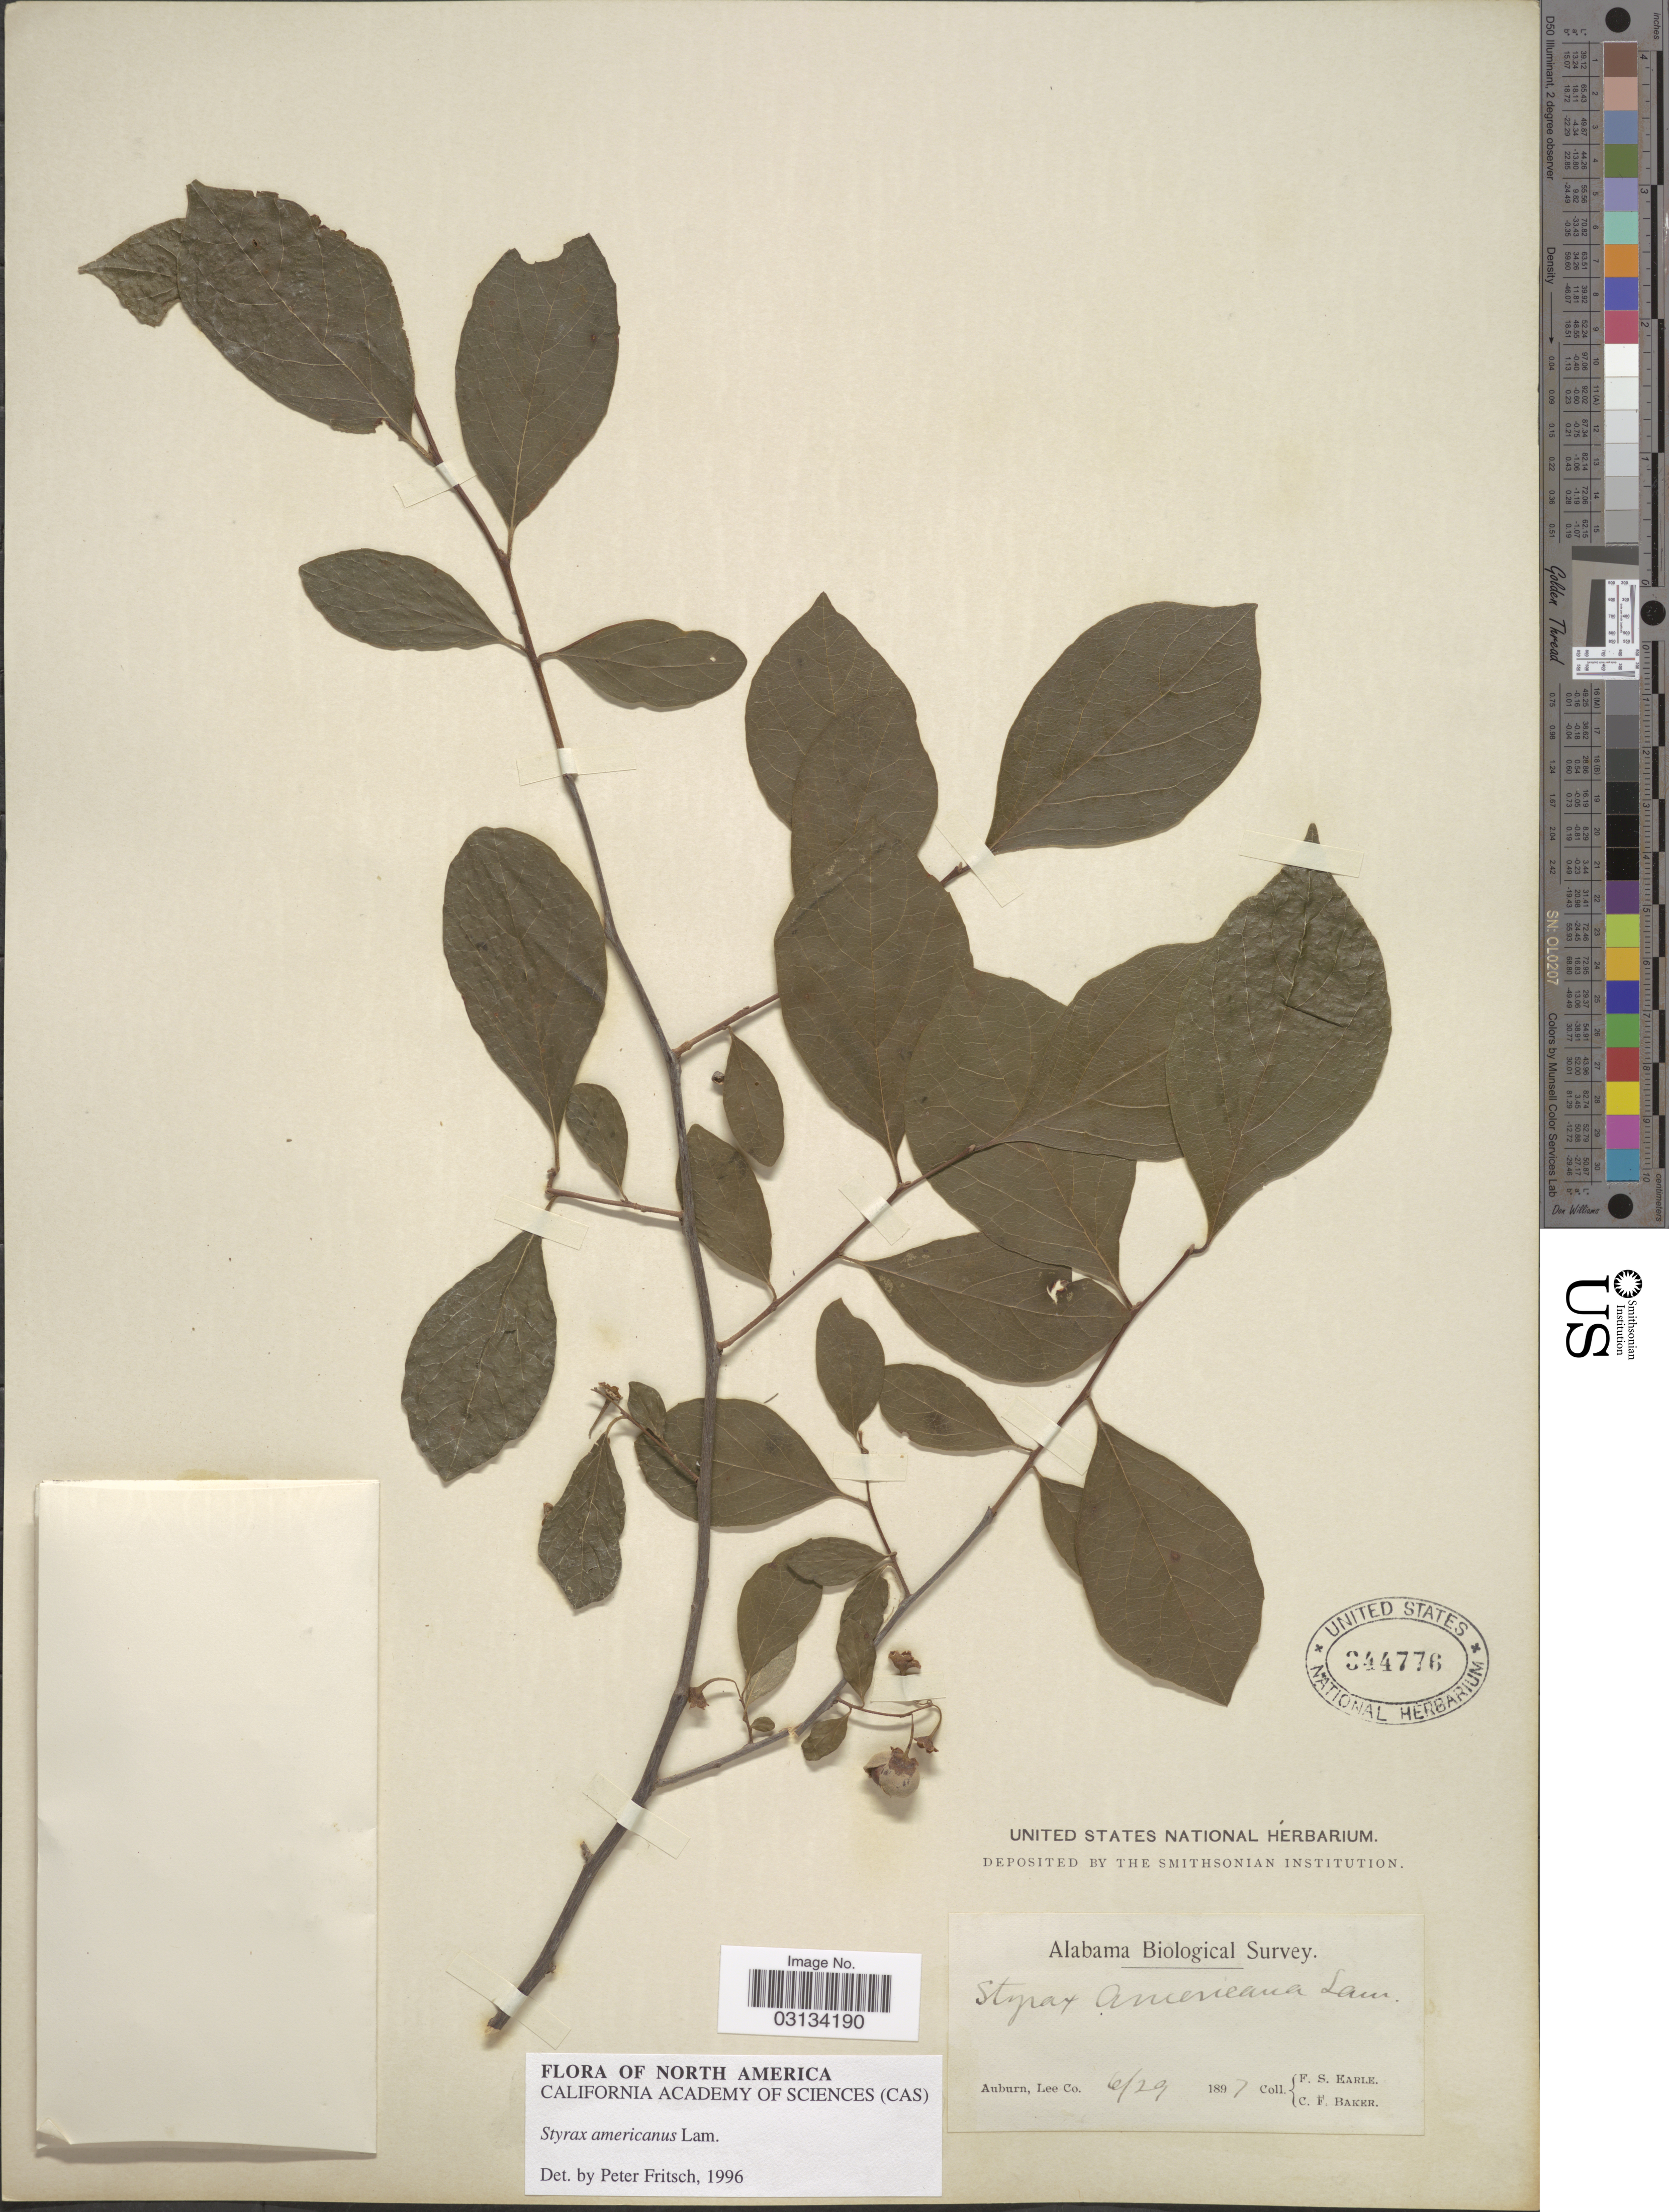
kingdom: Plantae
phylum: Tracheophyta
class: Magnoliopsida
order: Ericales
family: Styracaceae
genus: Styrax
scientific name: Styrax americanus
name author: Lam.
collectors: F. S. Earle & C. F. Baker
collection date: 1897-06-29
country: United States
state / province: Alabama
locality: Auburn, Lee Co.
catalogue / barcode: US 344776